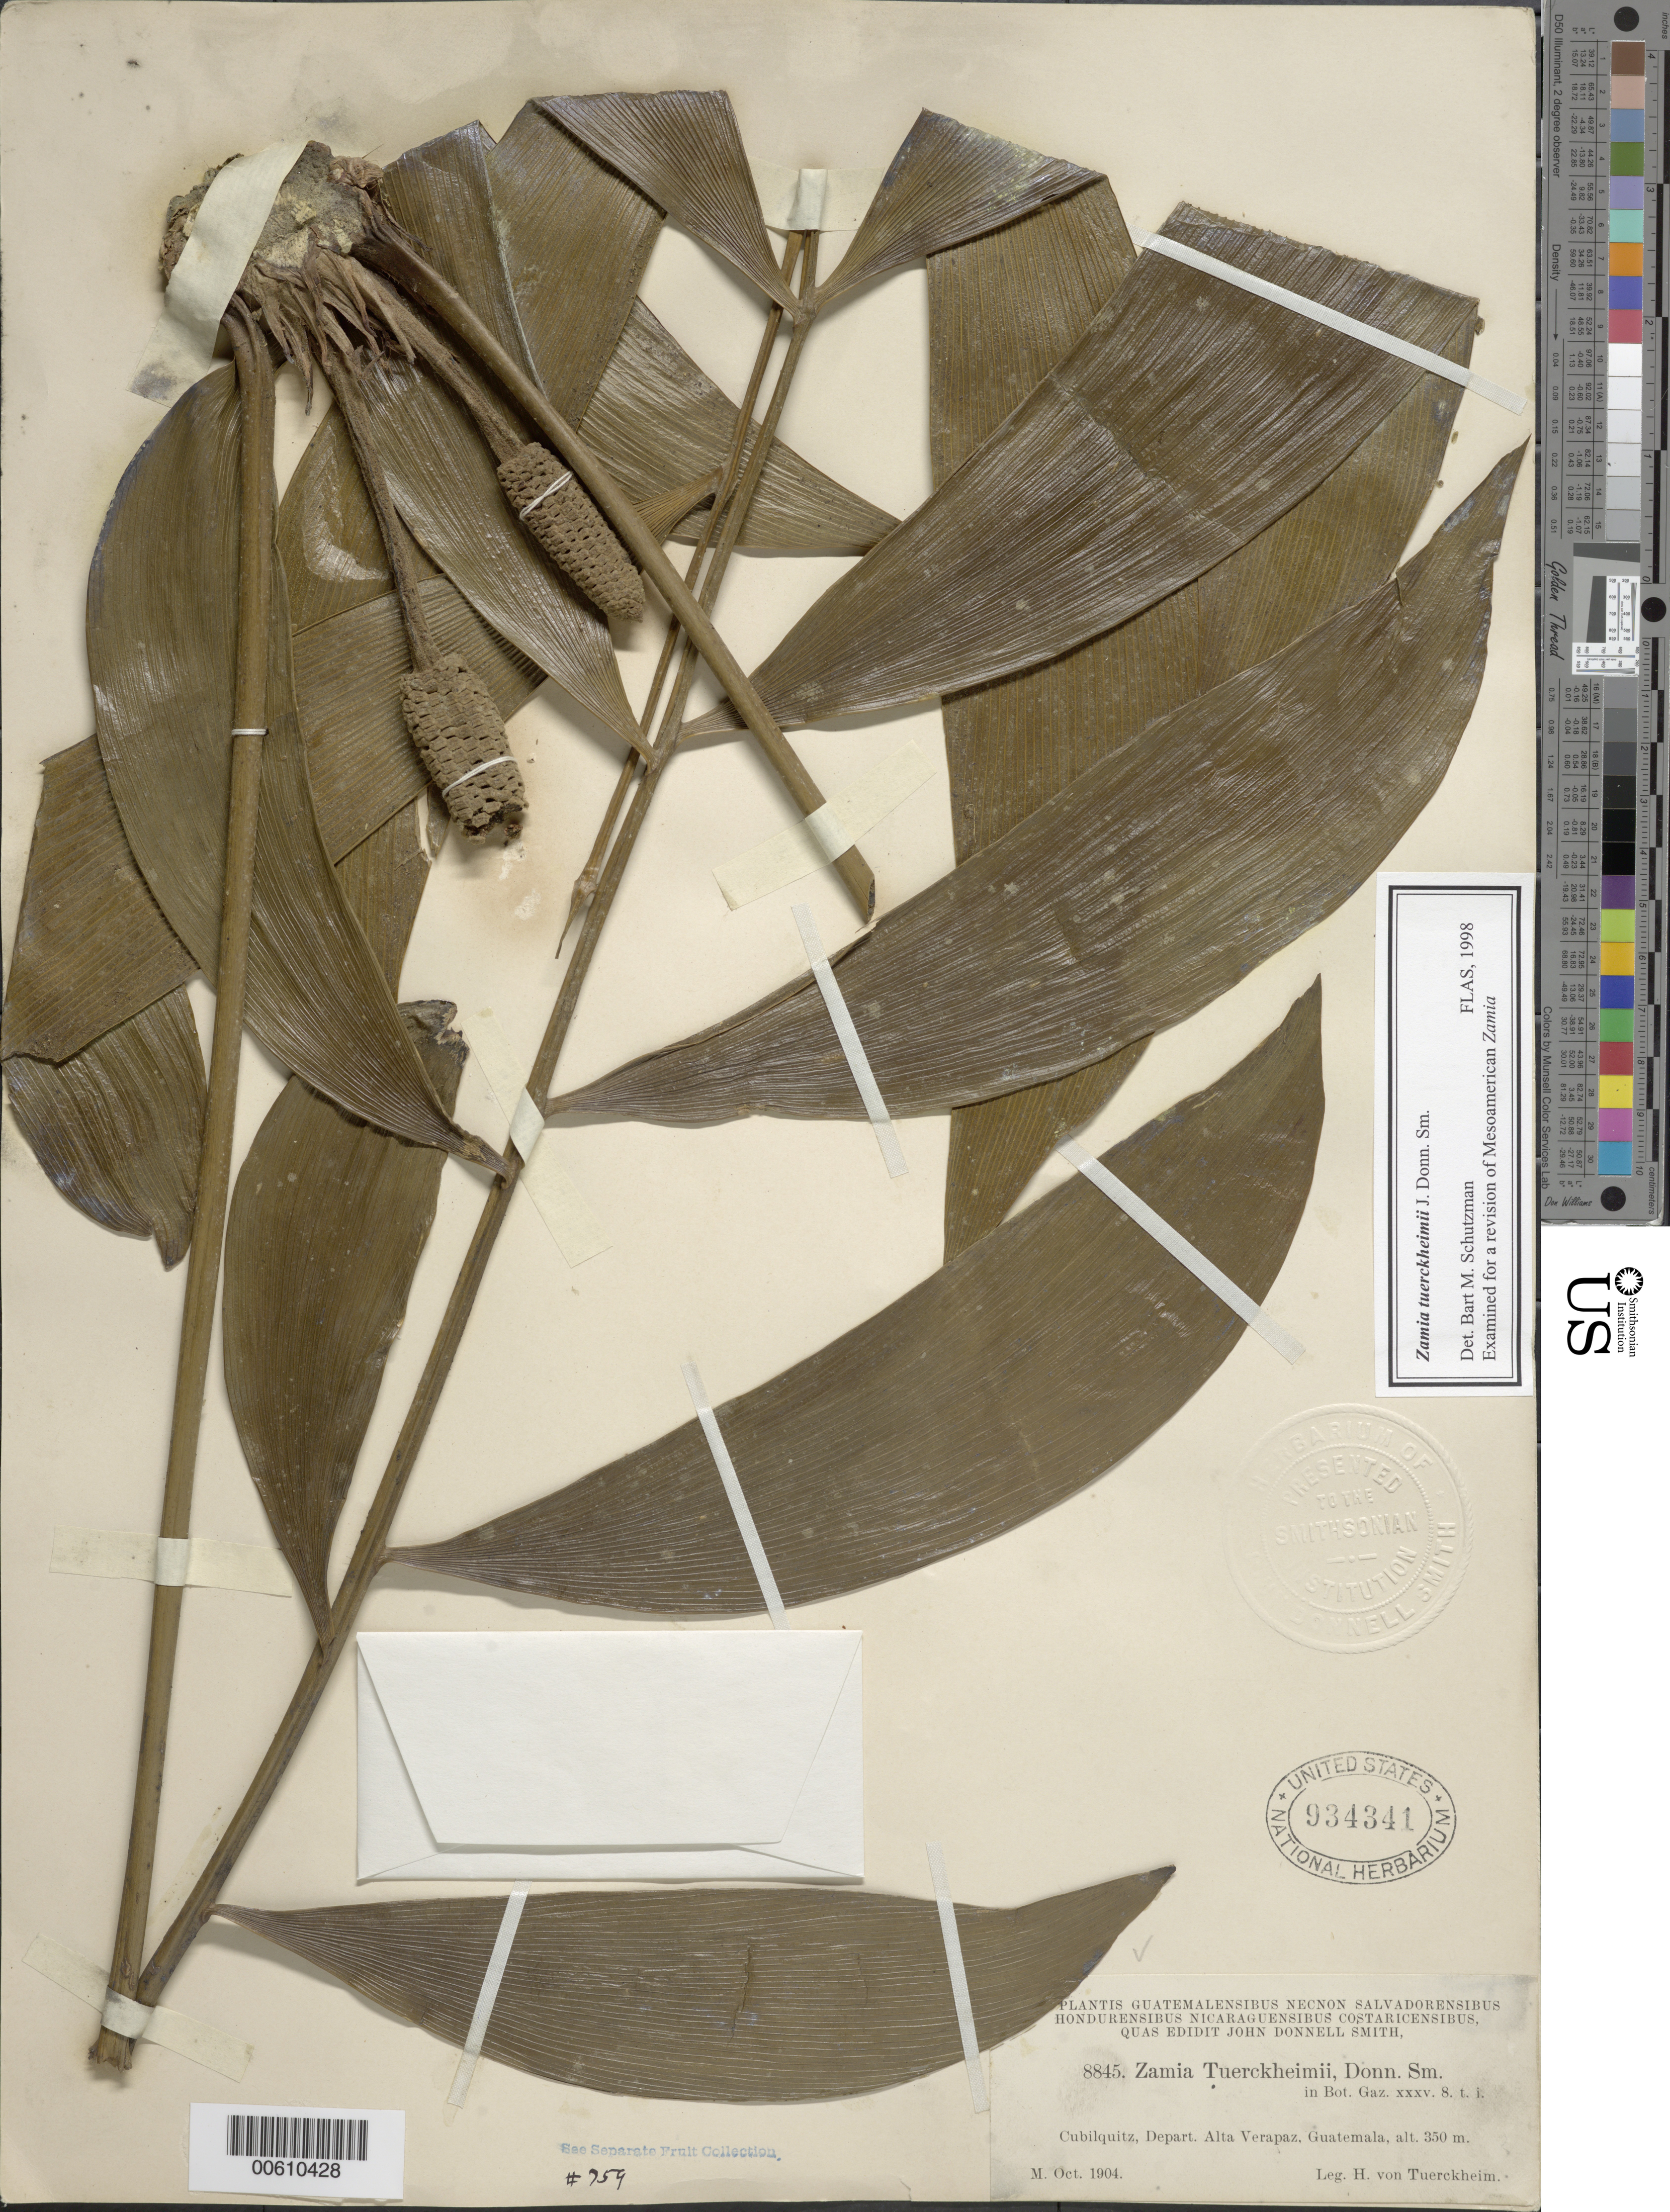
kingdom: Plantae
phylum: Tracheophyta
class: Cycadopsida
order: Cycadales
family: Zamiaceae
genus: Zamia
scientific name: Zamia tuerckheimii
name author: Donn. Sm.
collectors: H. von Türckheim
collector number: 8845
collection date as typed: Oct 1904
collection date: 1904-10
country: Guatemala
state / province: Alta Verapaz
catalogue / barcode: US 934341